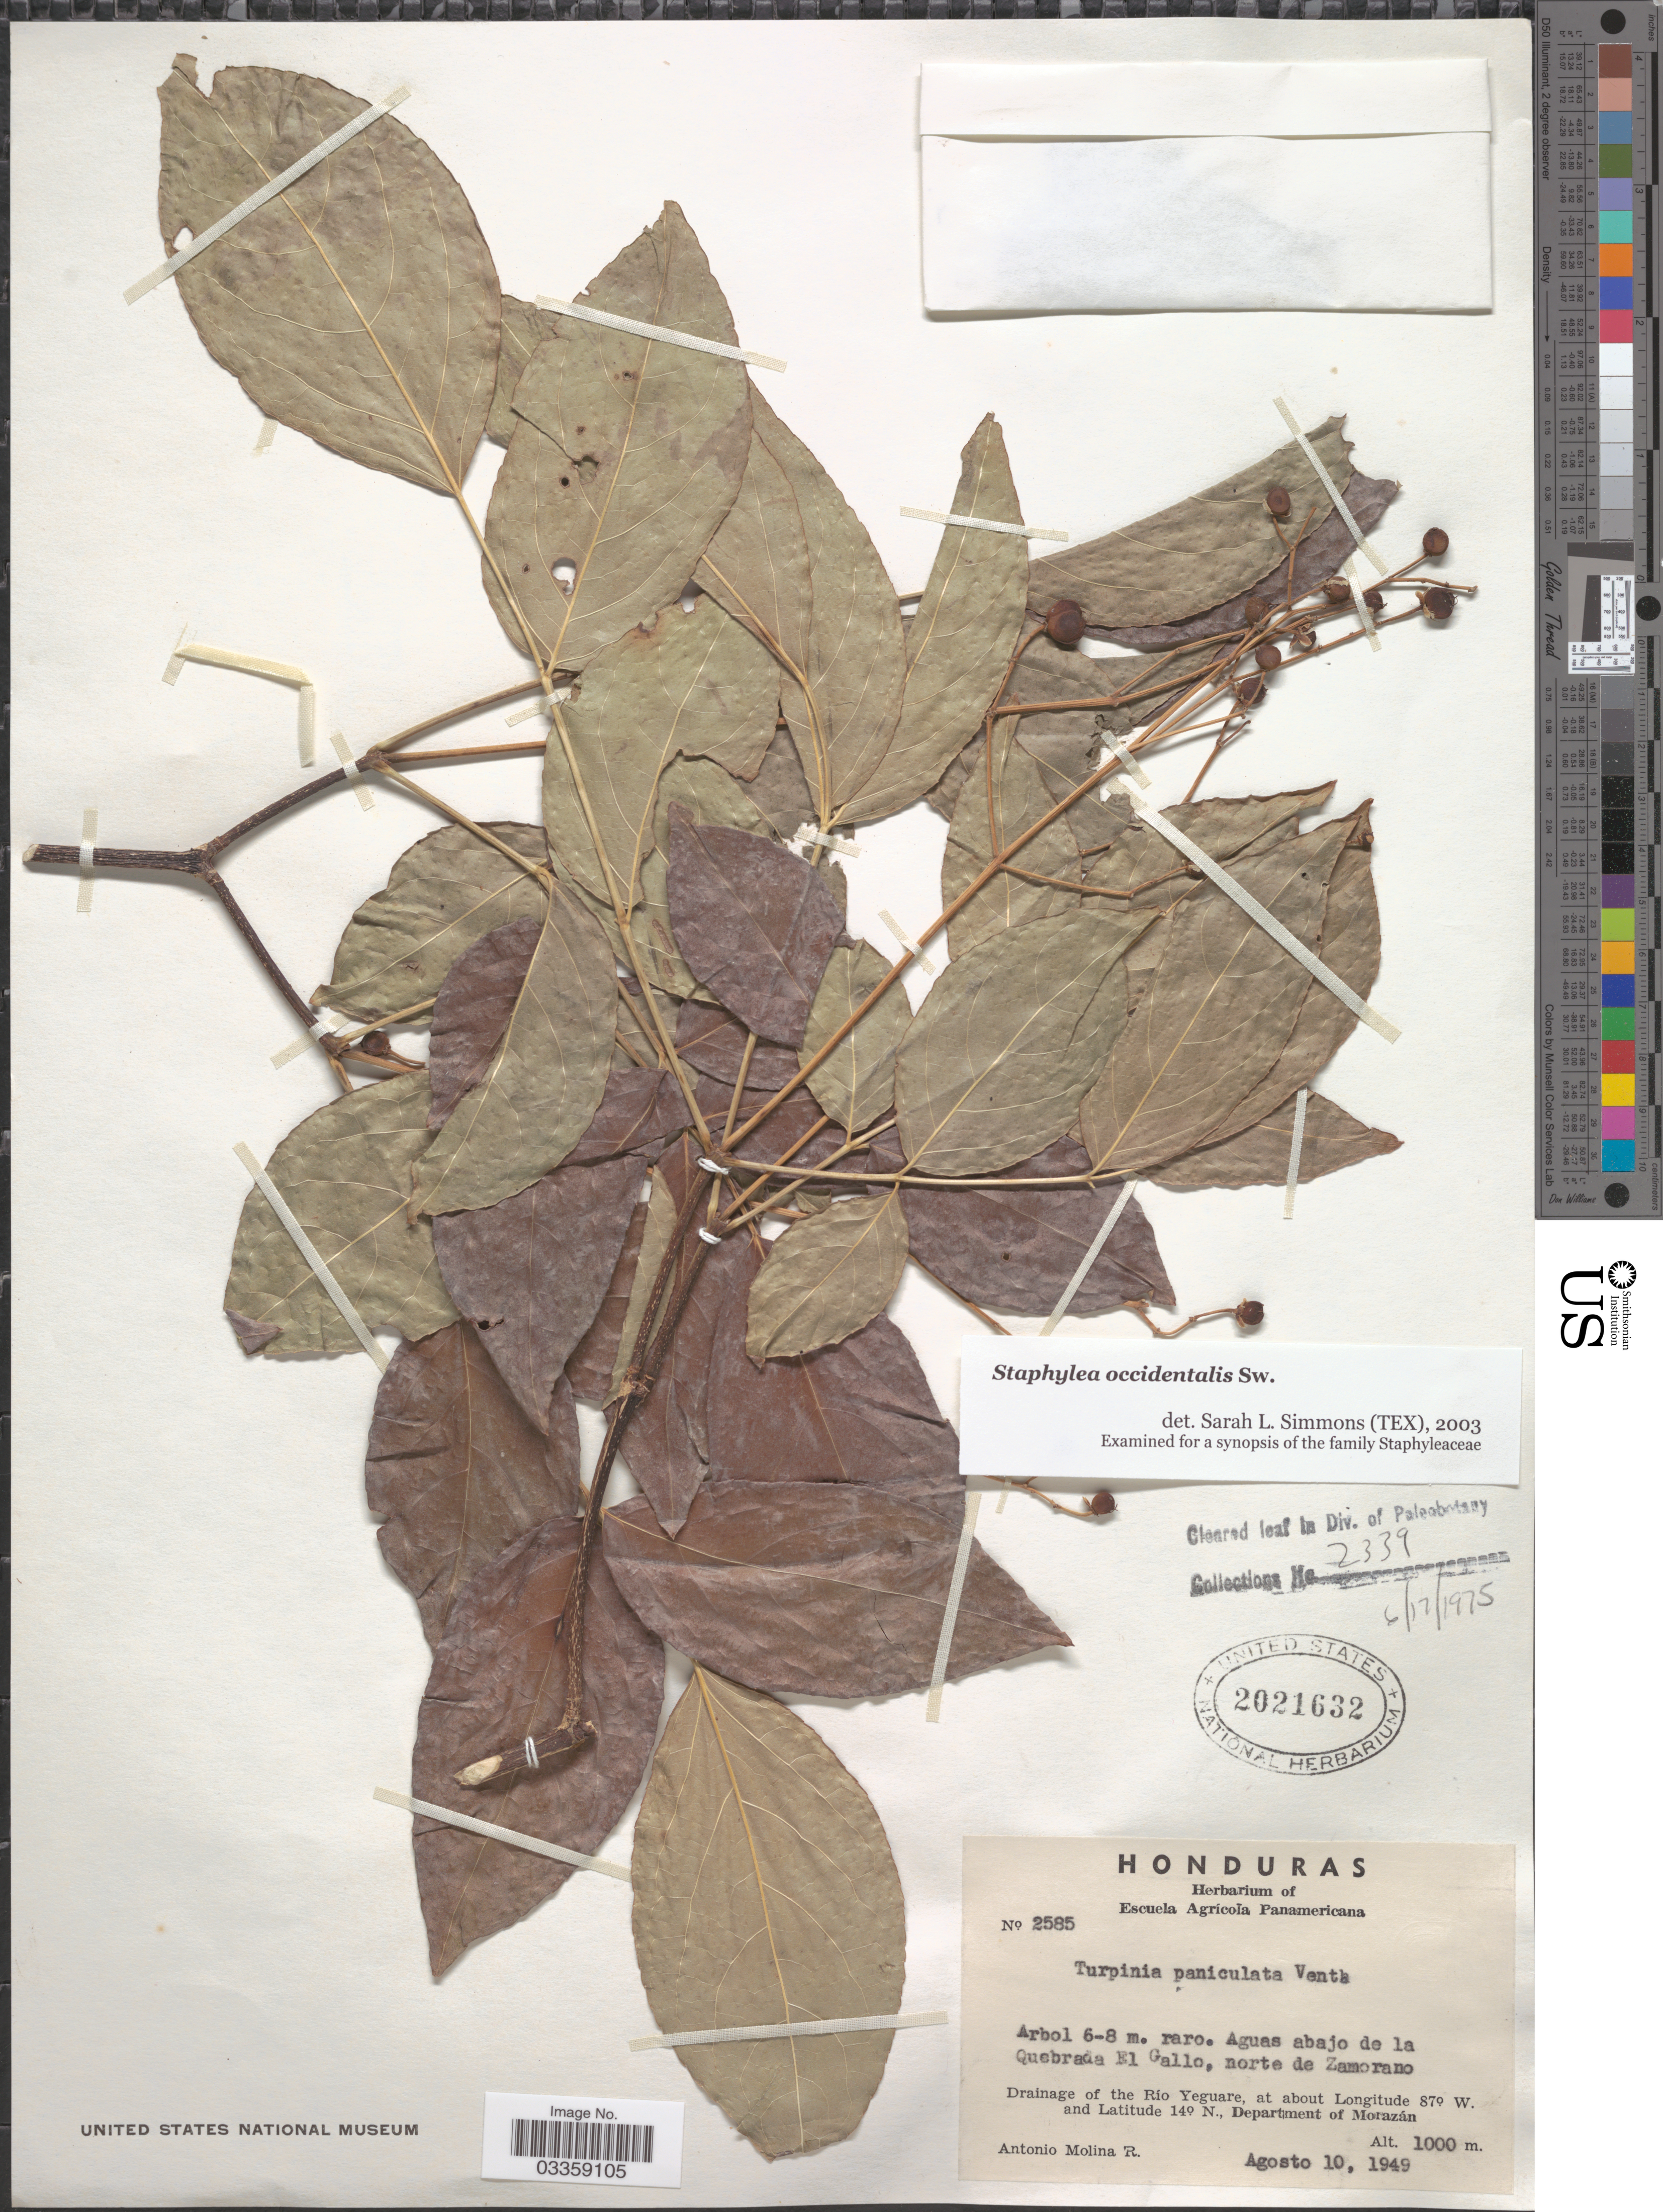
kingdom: Plantae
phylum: Tracheophyta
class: Magnoliopsida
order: Crossosomatales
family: Staphyleaceae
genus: Turpinia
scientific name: Turpinia occidentalis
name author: (Sw.) G. Don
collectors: A. Molina R.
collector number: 2585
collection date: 1949-08-10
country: Honduras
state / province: Fco. Morazán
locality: Aguas abajo de la Quebrada El Gallo, norte de Zamorano. Drainage of the Río Yeguare, Department of Morazán.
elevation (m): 1000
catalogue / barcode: US 2021632